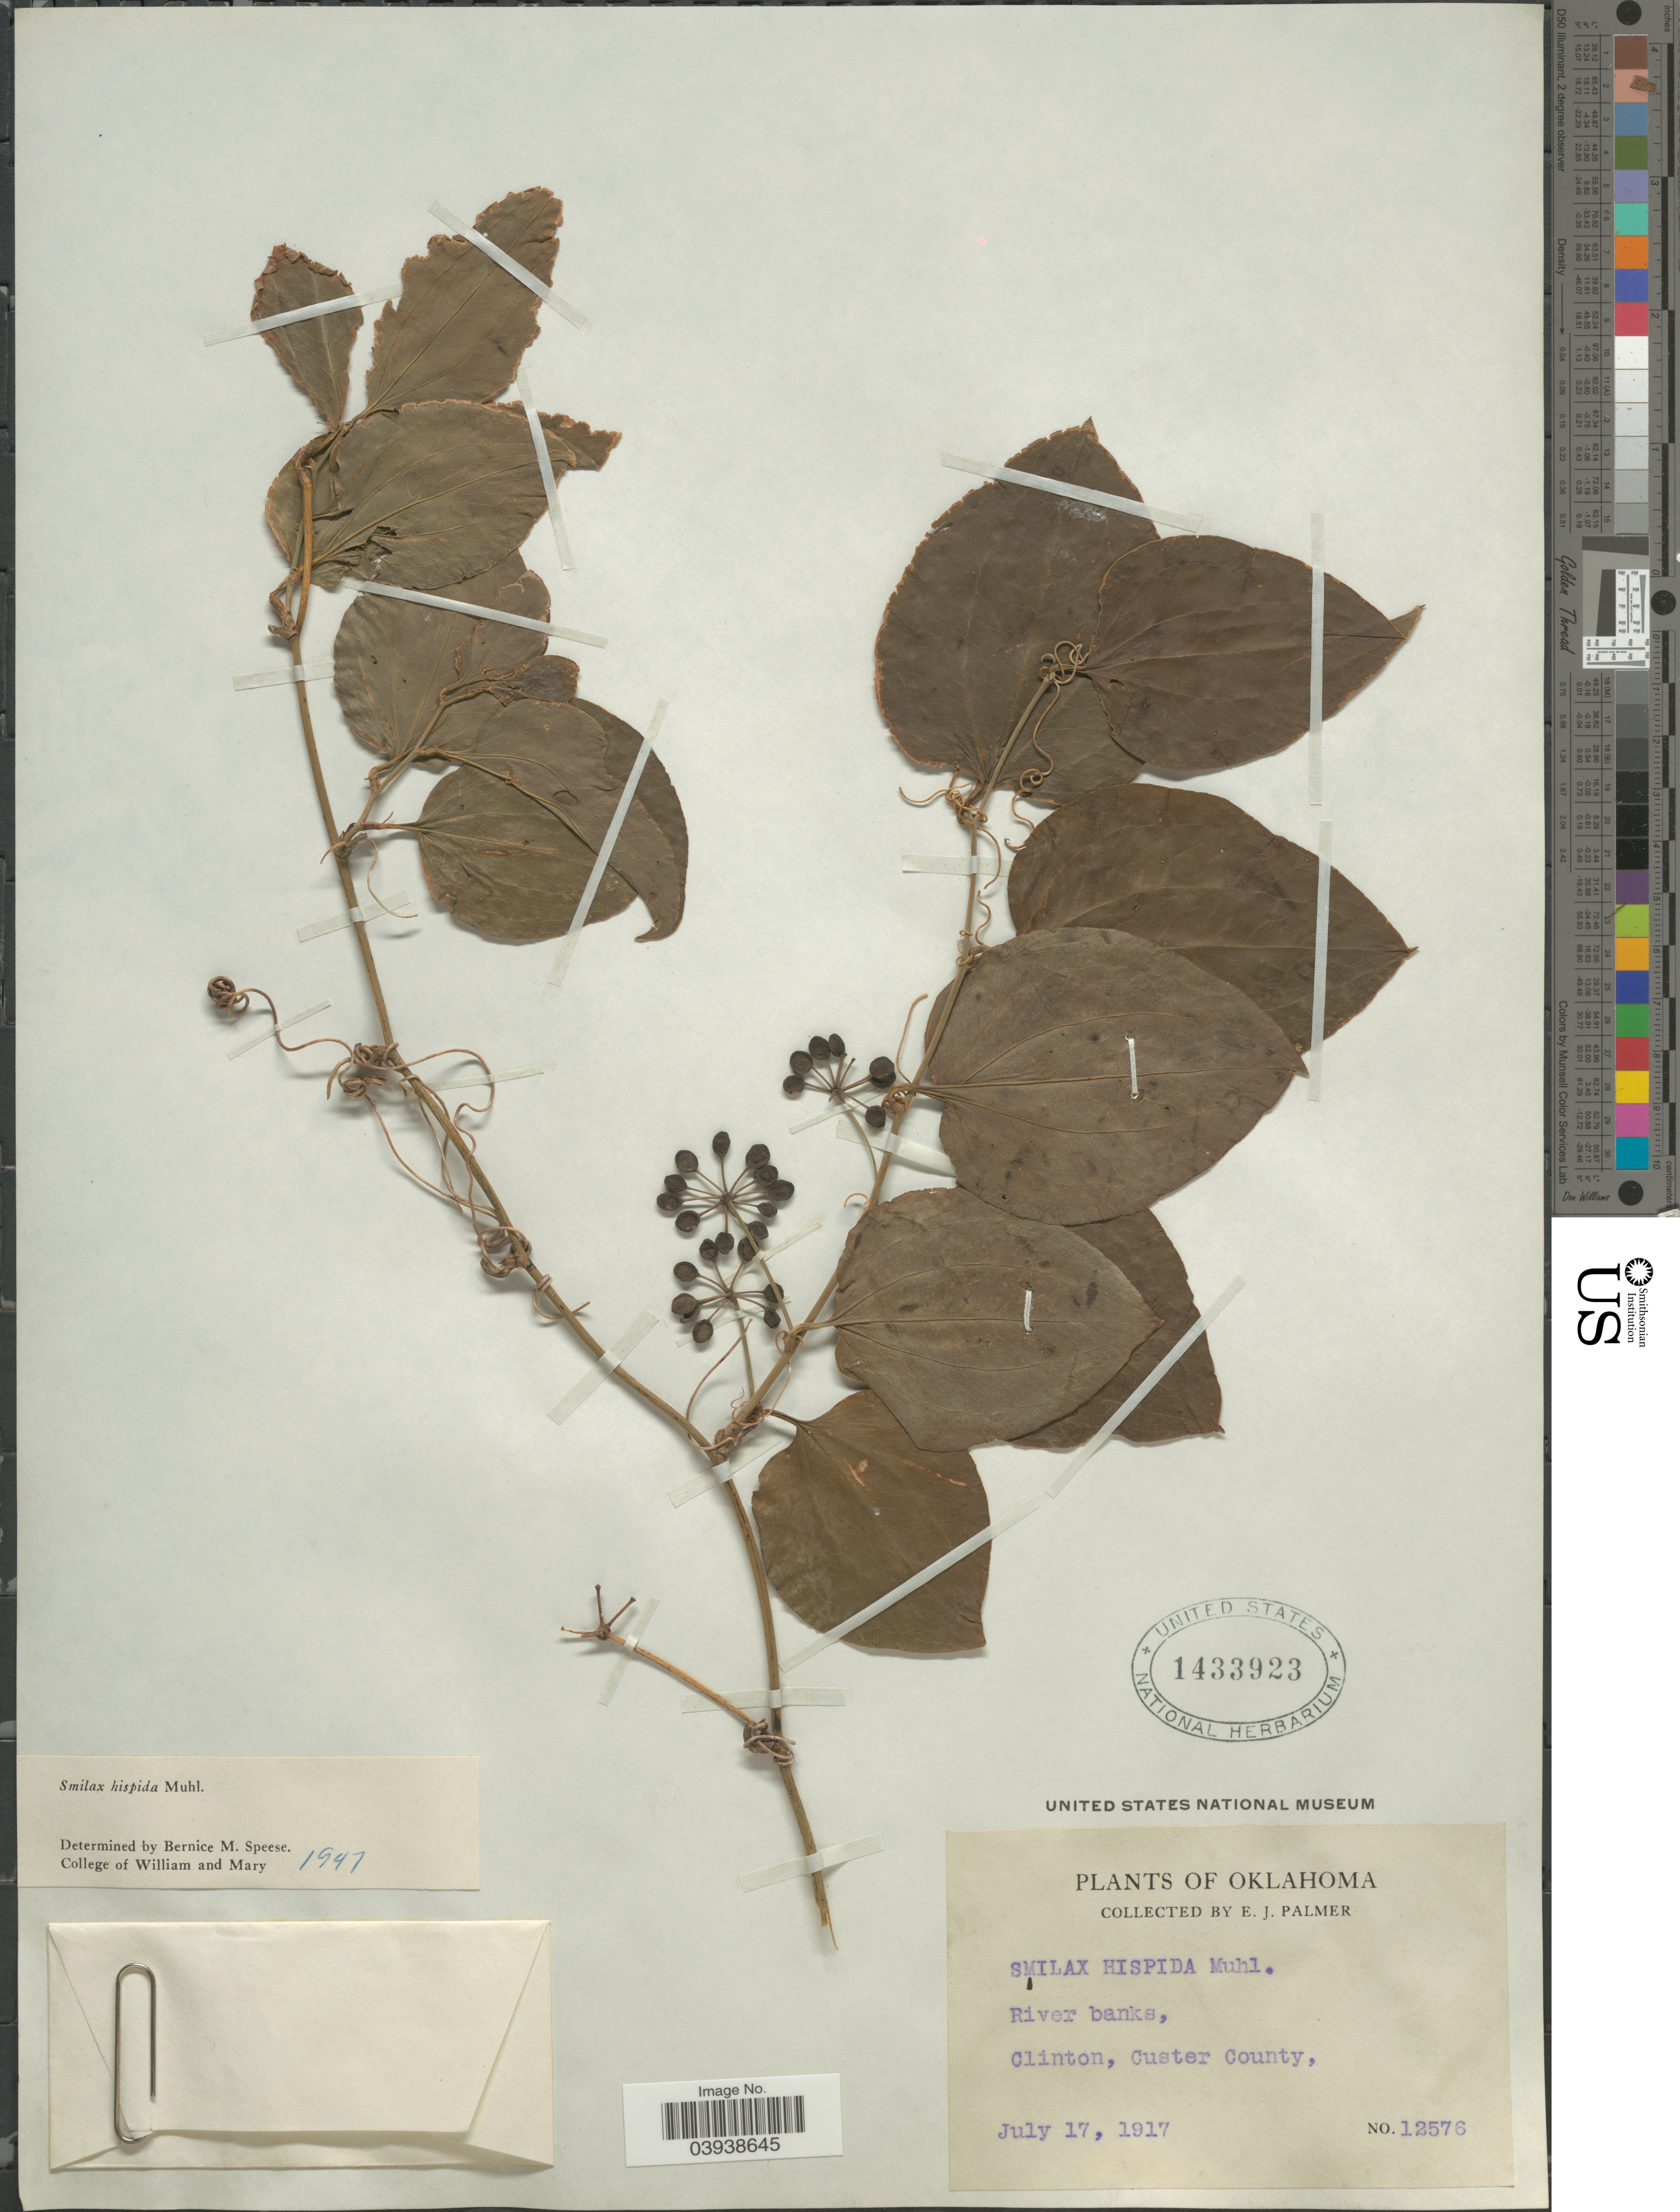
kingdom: Plantae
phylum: Tracheophyta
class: Liliopsida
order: Liliales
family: Smilacaceae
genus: Smilax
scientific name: Smilax hispida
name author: Raf.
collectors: E. J. Palmer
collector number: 12576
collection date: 1917-07-17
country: United States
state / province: Oklahoma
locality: River banks, Clinton, Custer County.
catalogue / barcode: US 1433923